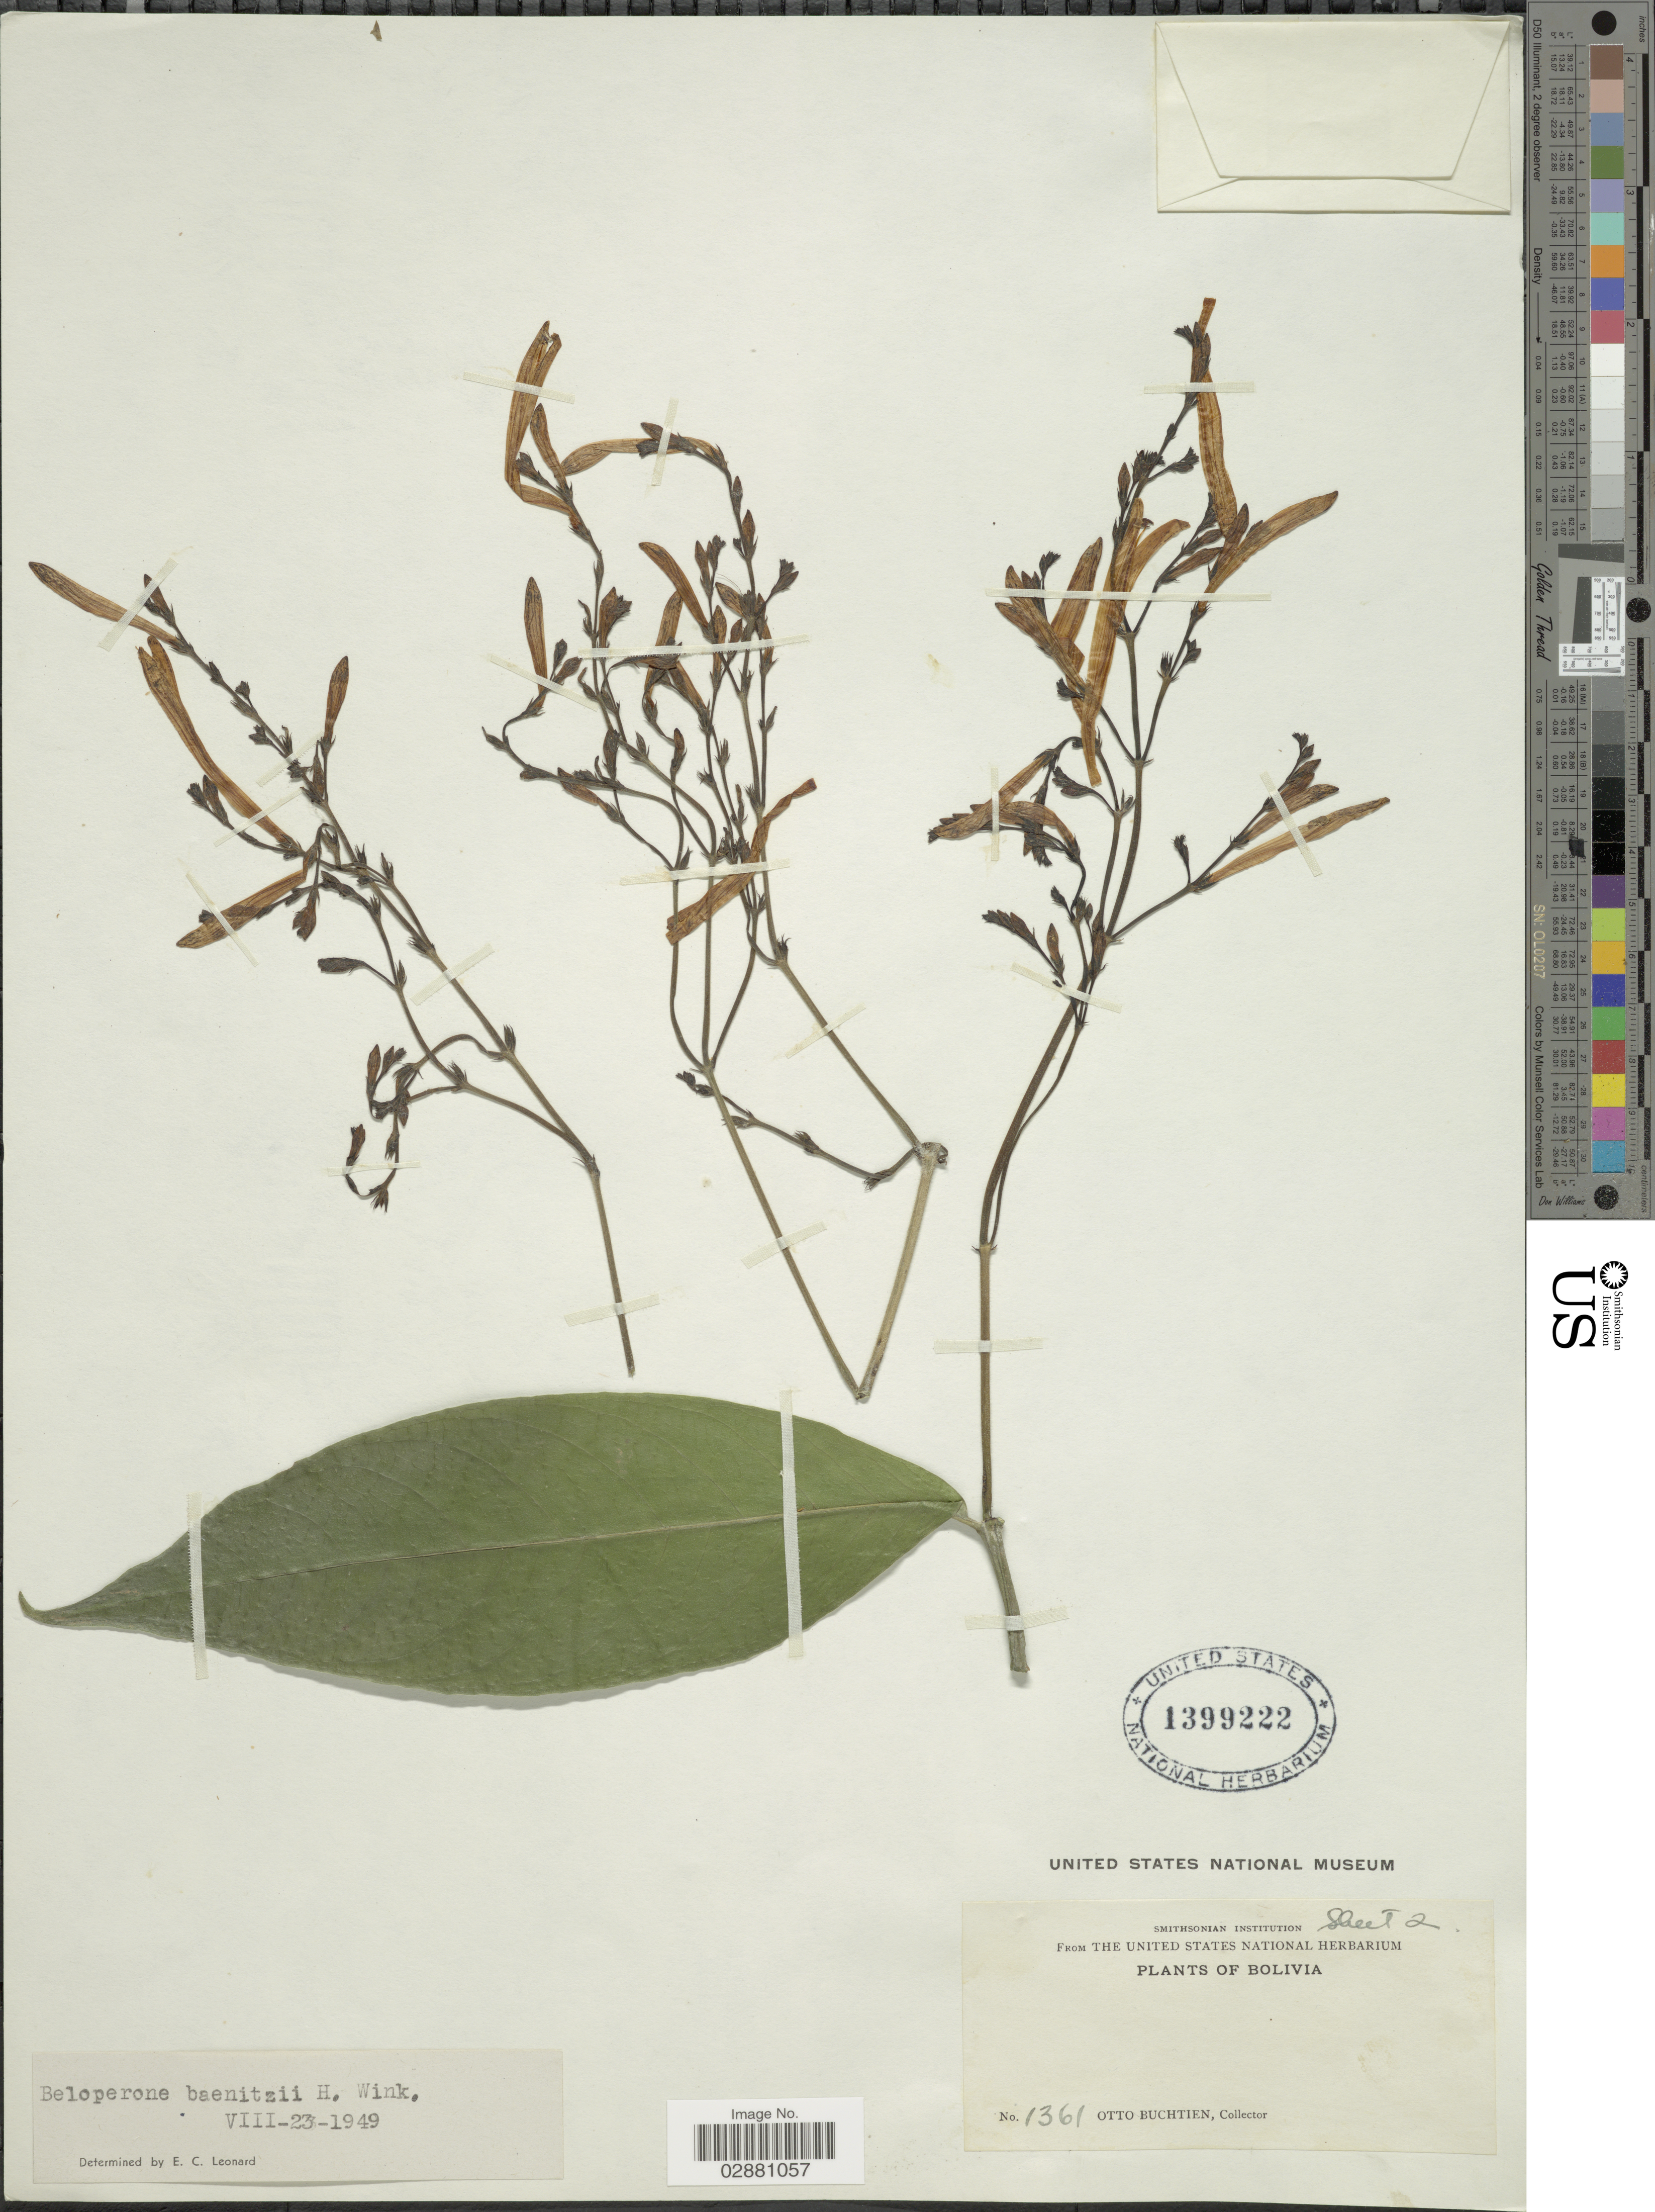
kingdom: Plantae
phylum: Tracheophyta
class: Magnoliopsida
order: Lamiales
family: Acanthaceae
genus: Beloperone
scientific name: Beloperone baenitzii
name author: H.J.P. Winkl.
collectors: O. Buchtien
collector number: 1361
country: Bolivia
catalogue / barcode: US 1399222